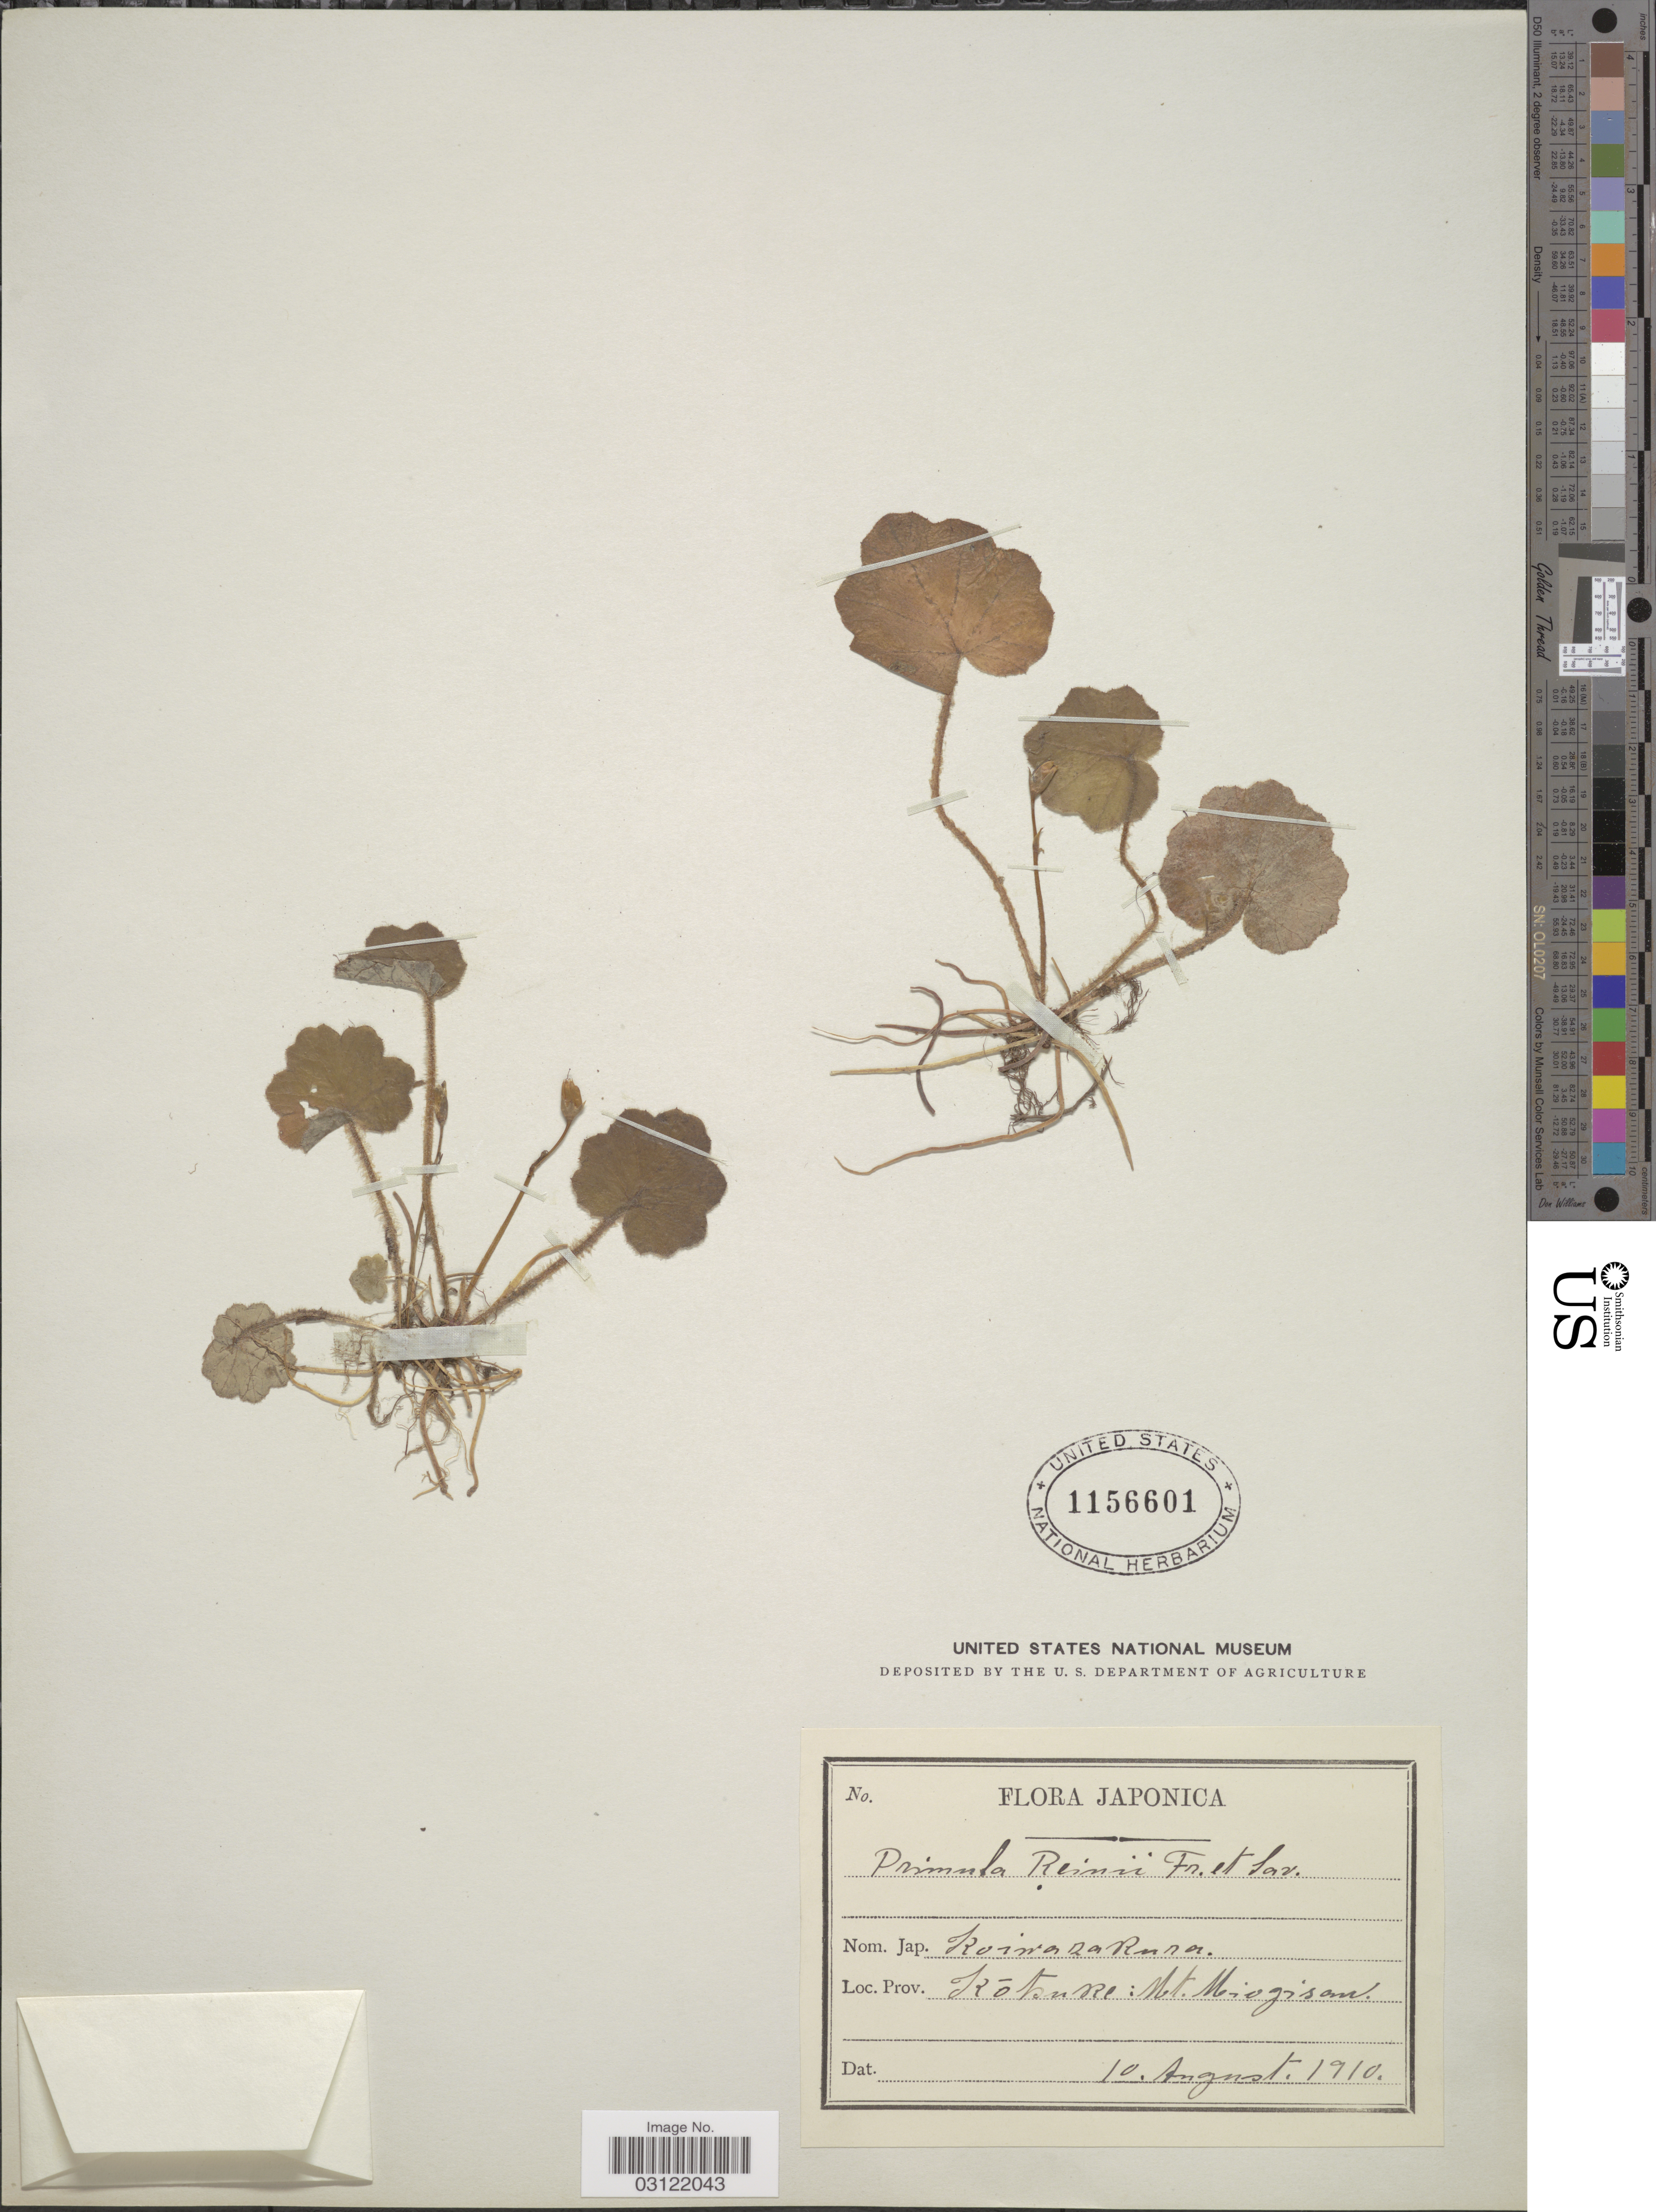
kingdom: Plantae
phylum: Tracheophyta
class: Magnoliopsida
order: Ericales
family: Primulaceae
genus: Primula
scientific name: Primula reinii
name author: Franch. & Sav.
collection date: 1910-08-10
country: Japan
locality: Japonica, Kótsure: Mt. Miogisan.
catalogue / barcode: US 1156601